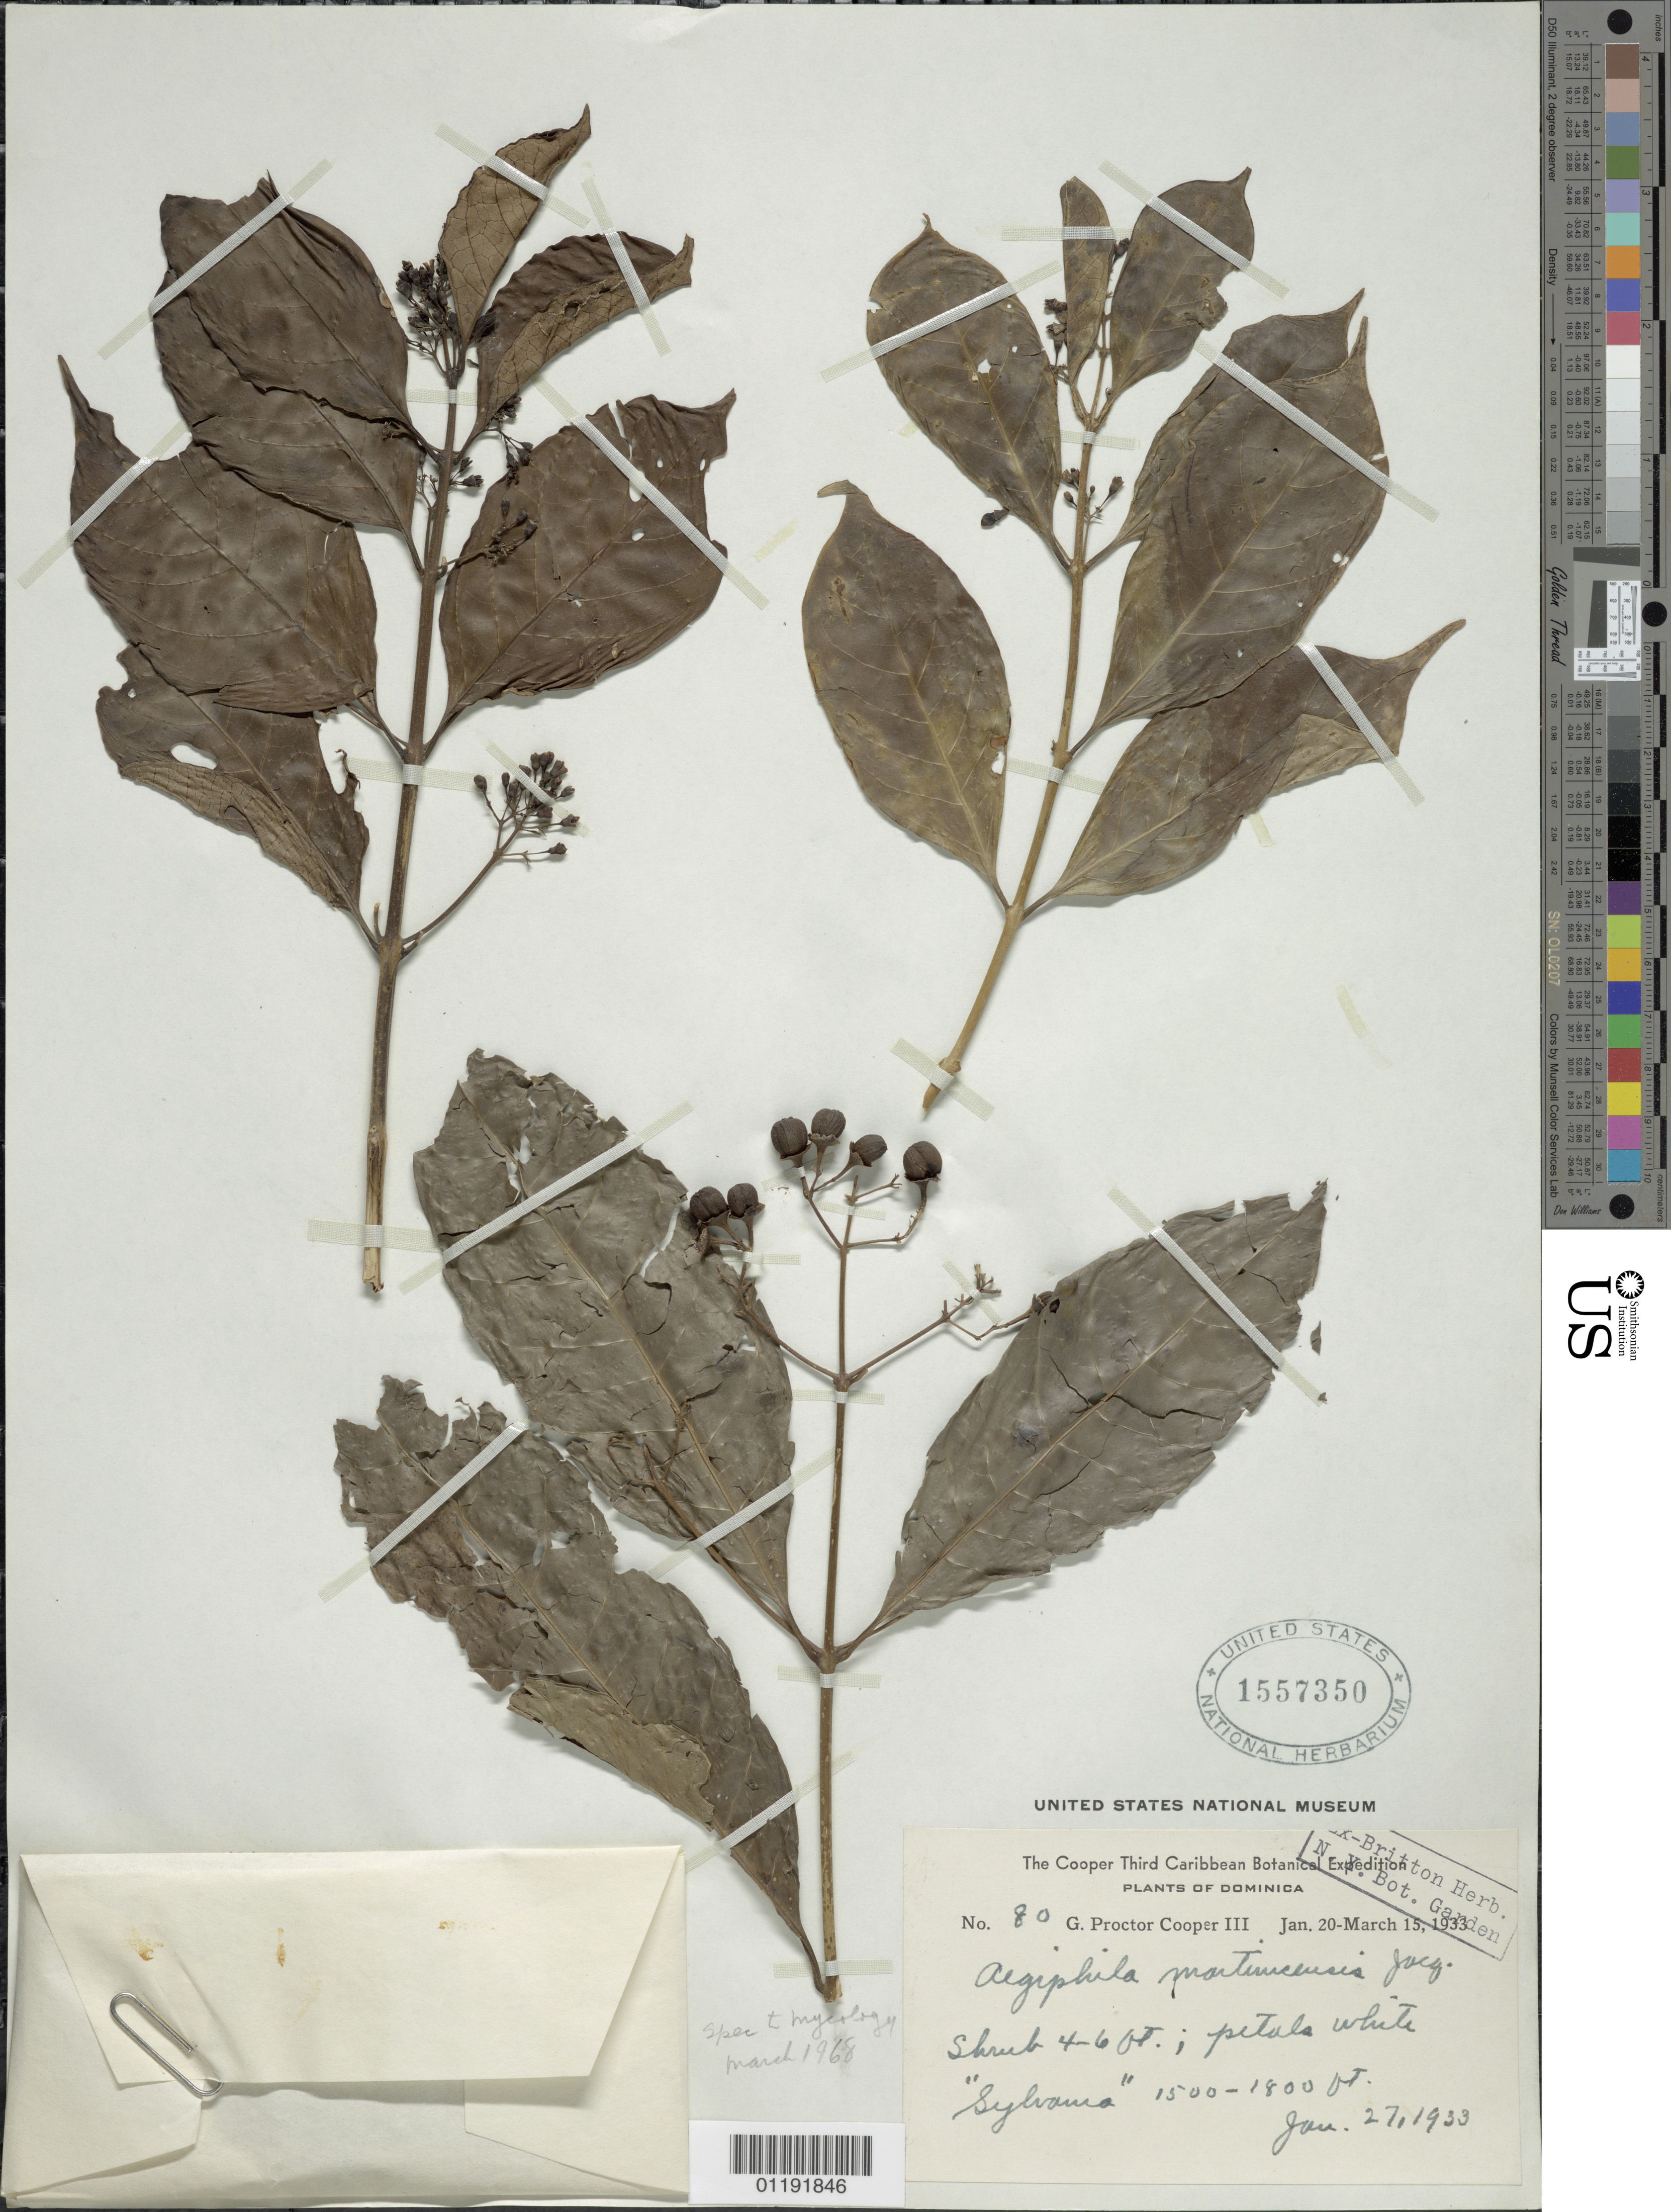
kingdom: Plantae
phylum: Tracheophyta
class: Magnoliopsida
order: Lamiales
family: Lamiaceae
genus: Aegiphila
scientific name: Aegiphila martinicensis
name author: Jacq.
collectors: G. Cooper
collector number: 80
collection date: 1933-06-27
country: Dominica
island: Dominica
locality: Sylvania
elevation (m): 457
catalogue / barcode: US 1557350